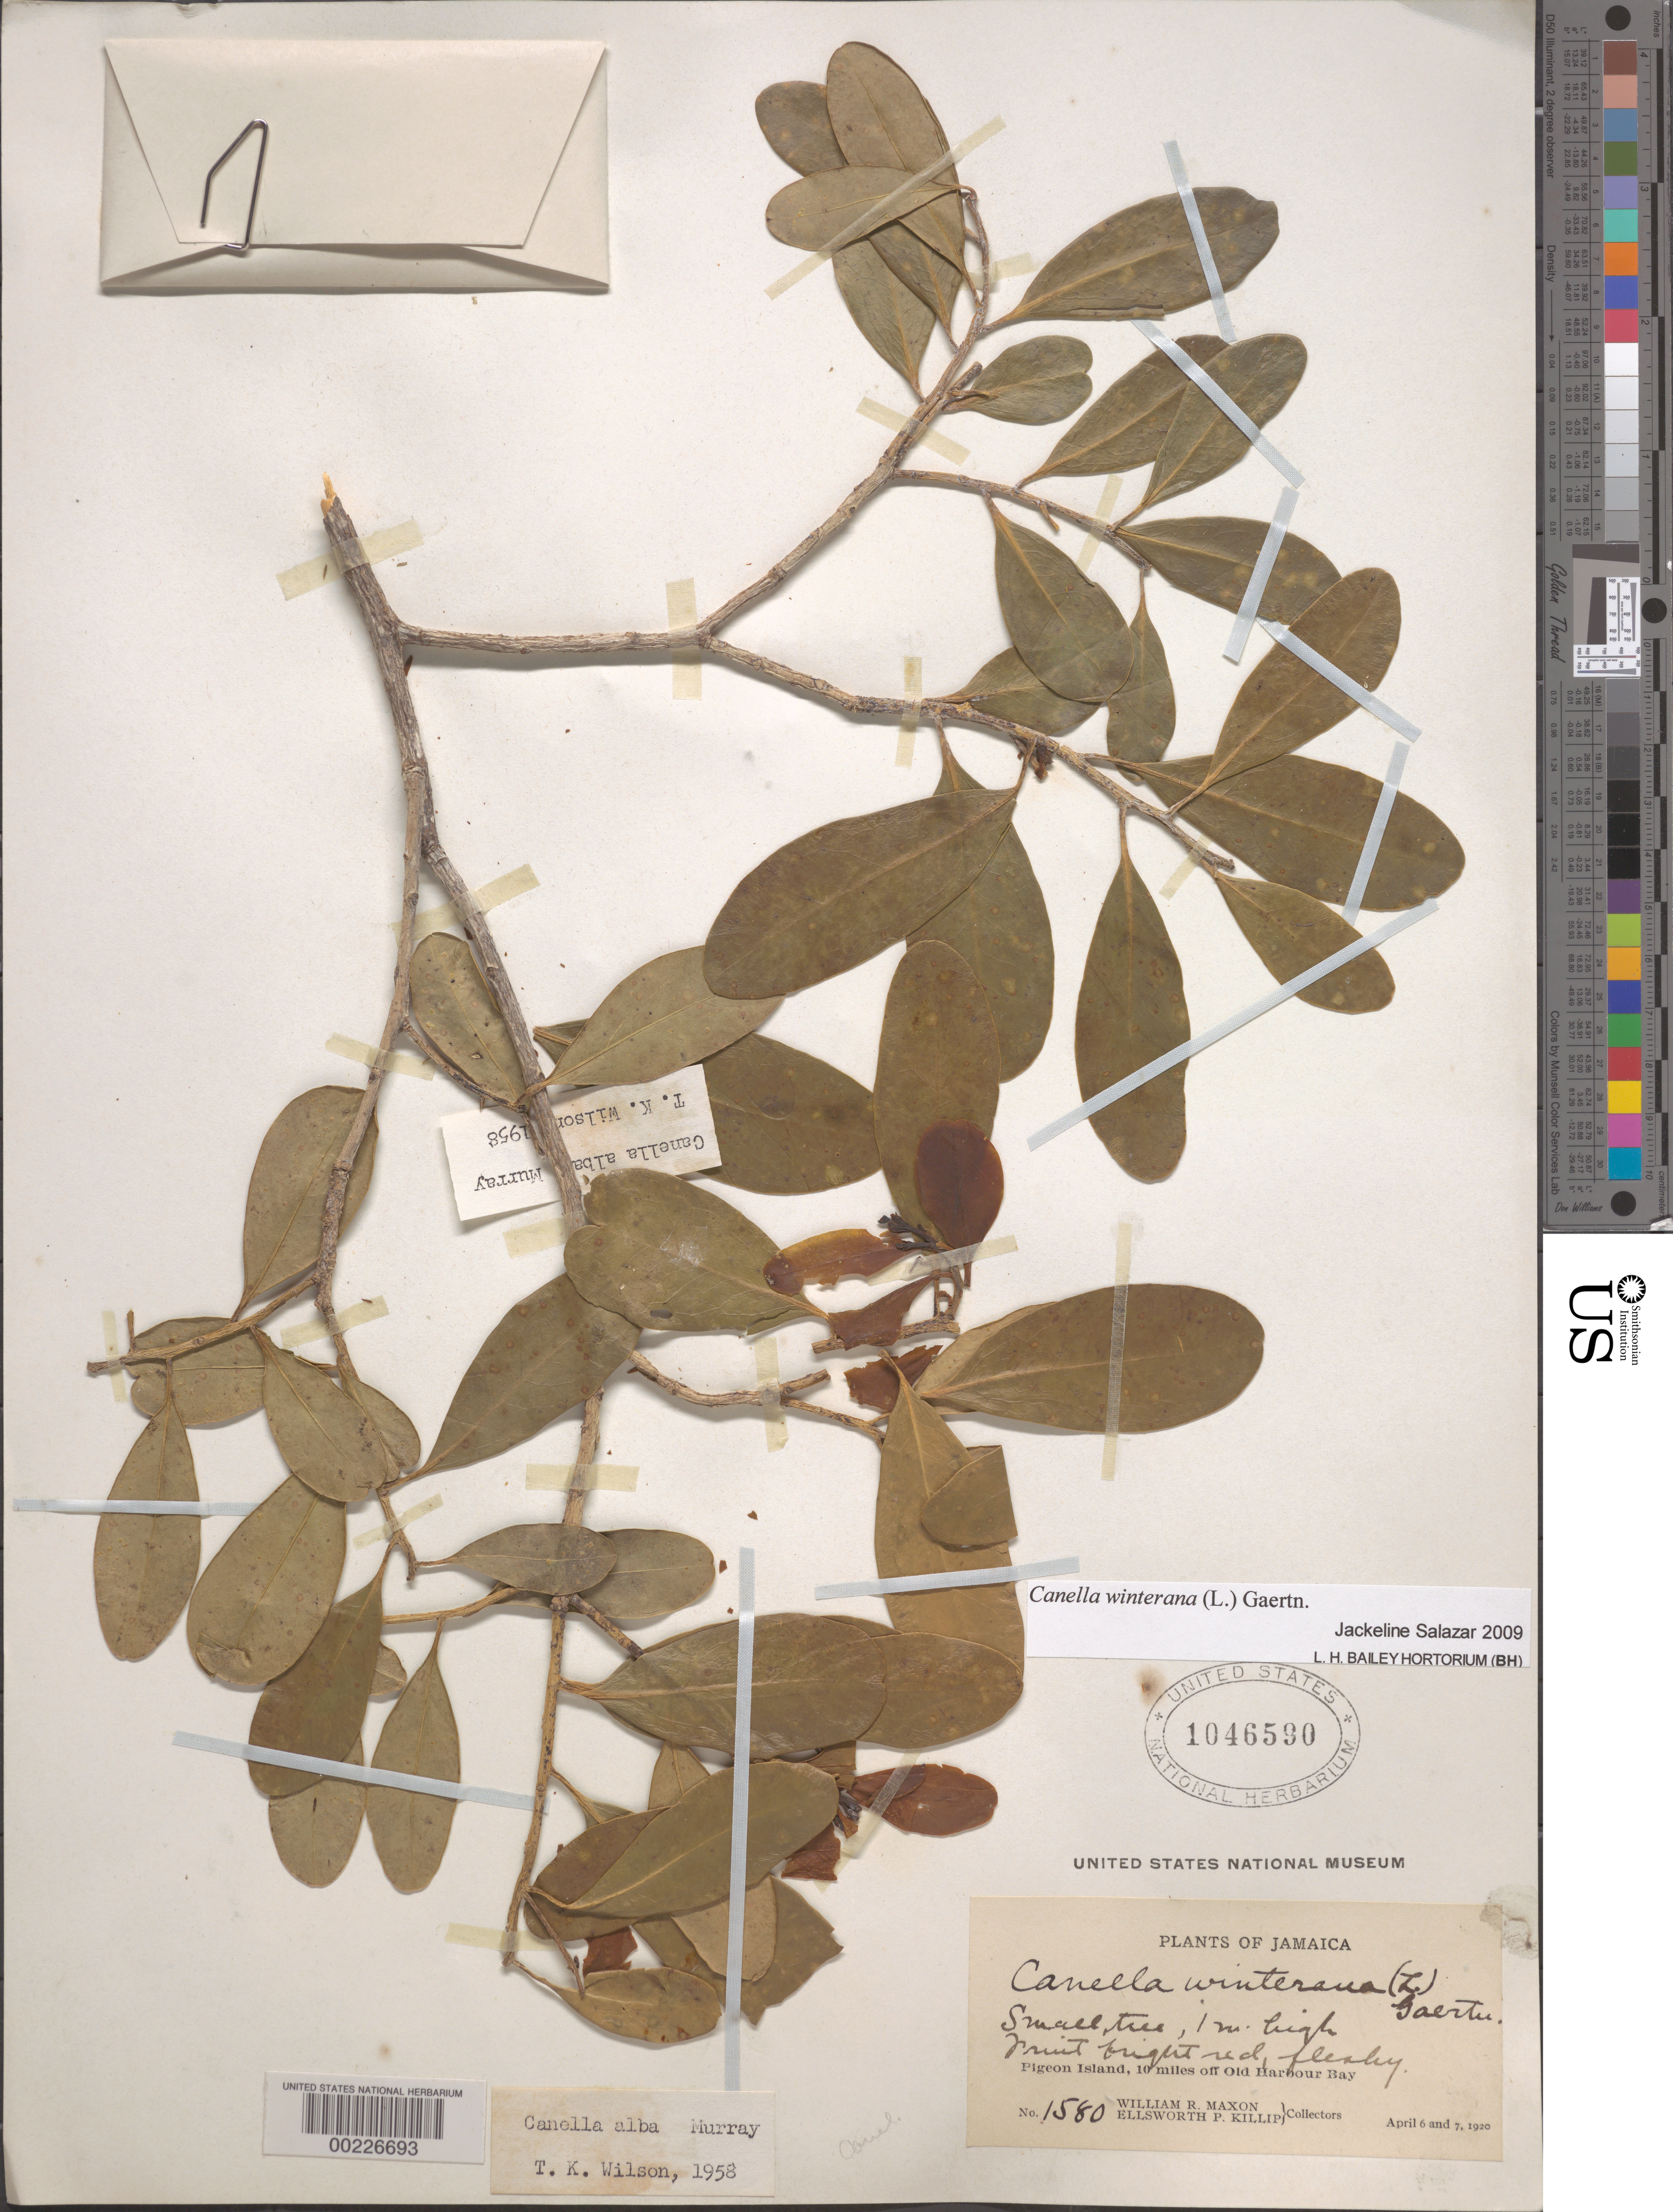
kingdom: Plantae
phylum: Tracheophyta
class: Magnoliopsida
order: Canellales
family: Canellaceae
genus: Canella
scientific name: Canella winterana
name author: (L.) Gaertn.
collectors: W. R. Maxon & E. P. Killip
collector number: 1580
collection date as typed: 06 Apr 1920 and 07 Apr 1920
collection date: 1920-04-06,1920-04-07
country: Jamaica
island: Greater Antilles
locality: Pigeon island, 10 mi off old harbour bay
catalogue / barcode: US 1046590